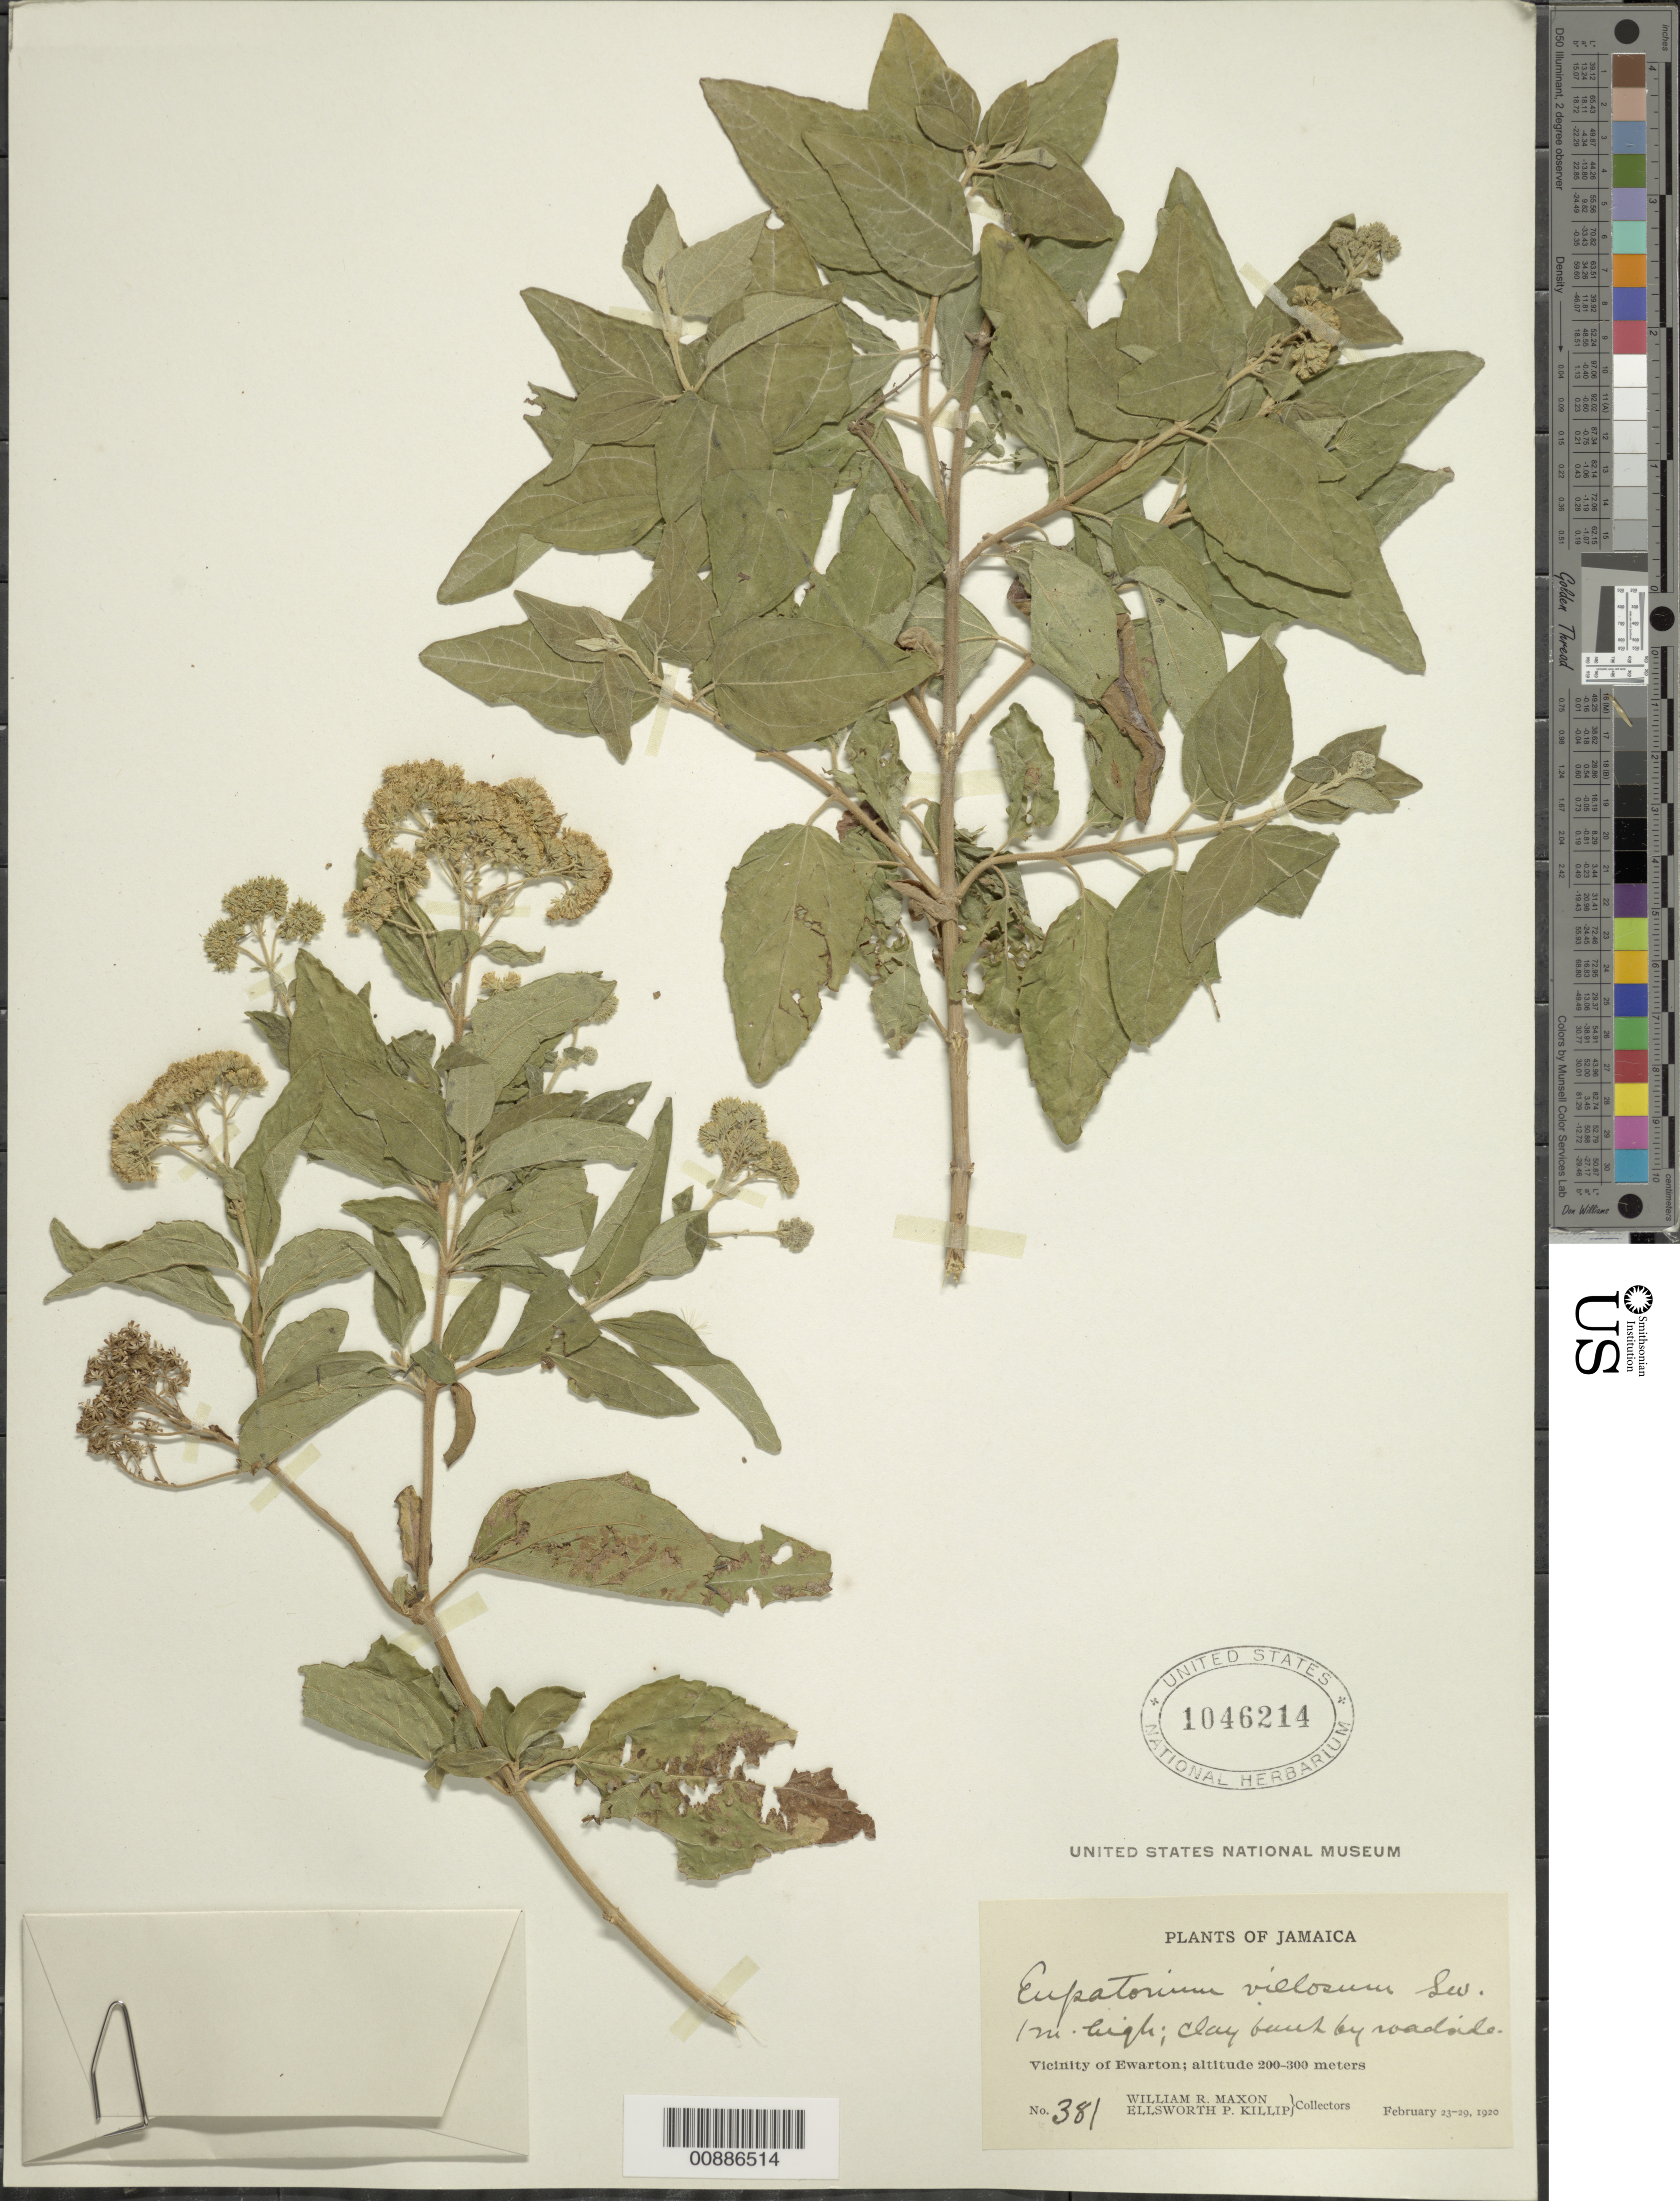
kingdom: Plantae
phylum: Tracheophyta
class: Magnoliopsida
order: Asterales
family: Asteraceae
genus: Koanophyllon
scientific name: Koanophyllon villosum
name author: (Sw.) R.M. King & H. Rob.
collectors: W. R. Maxon & E. P. Killip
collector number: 381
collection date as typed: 22 Feb 1920 to 29 Feb 1920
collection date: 1920-02-22/1920-02-29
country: Jamaica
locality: Vicinity of Ewarton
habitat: Brush by roadside, on clay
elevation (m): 200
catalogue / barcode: US 1046214